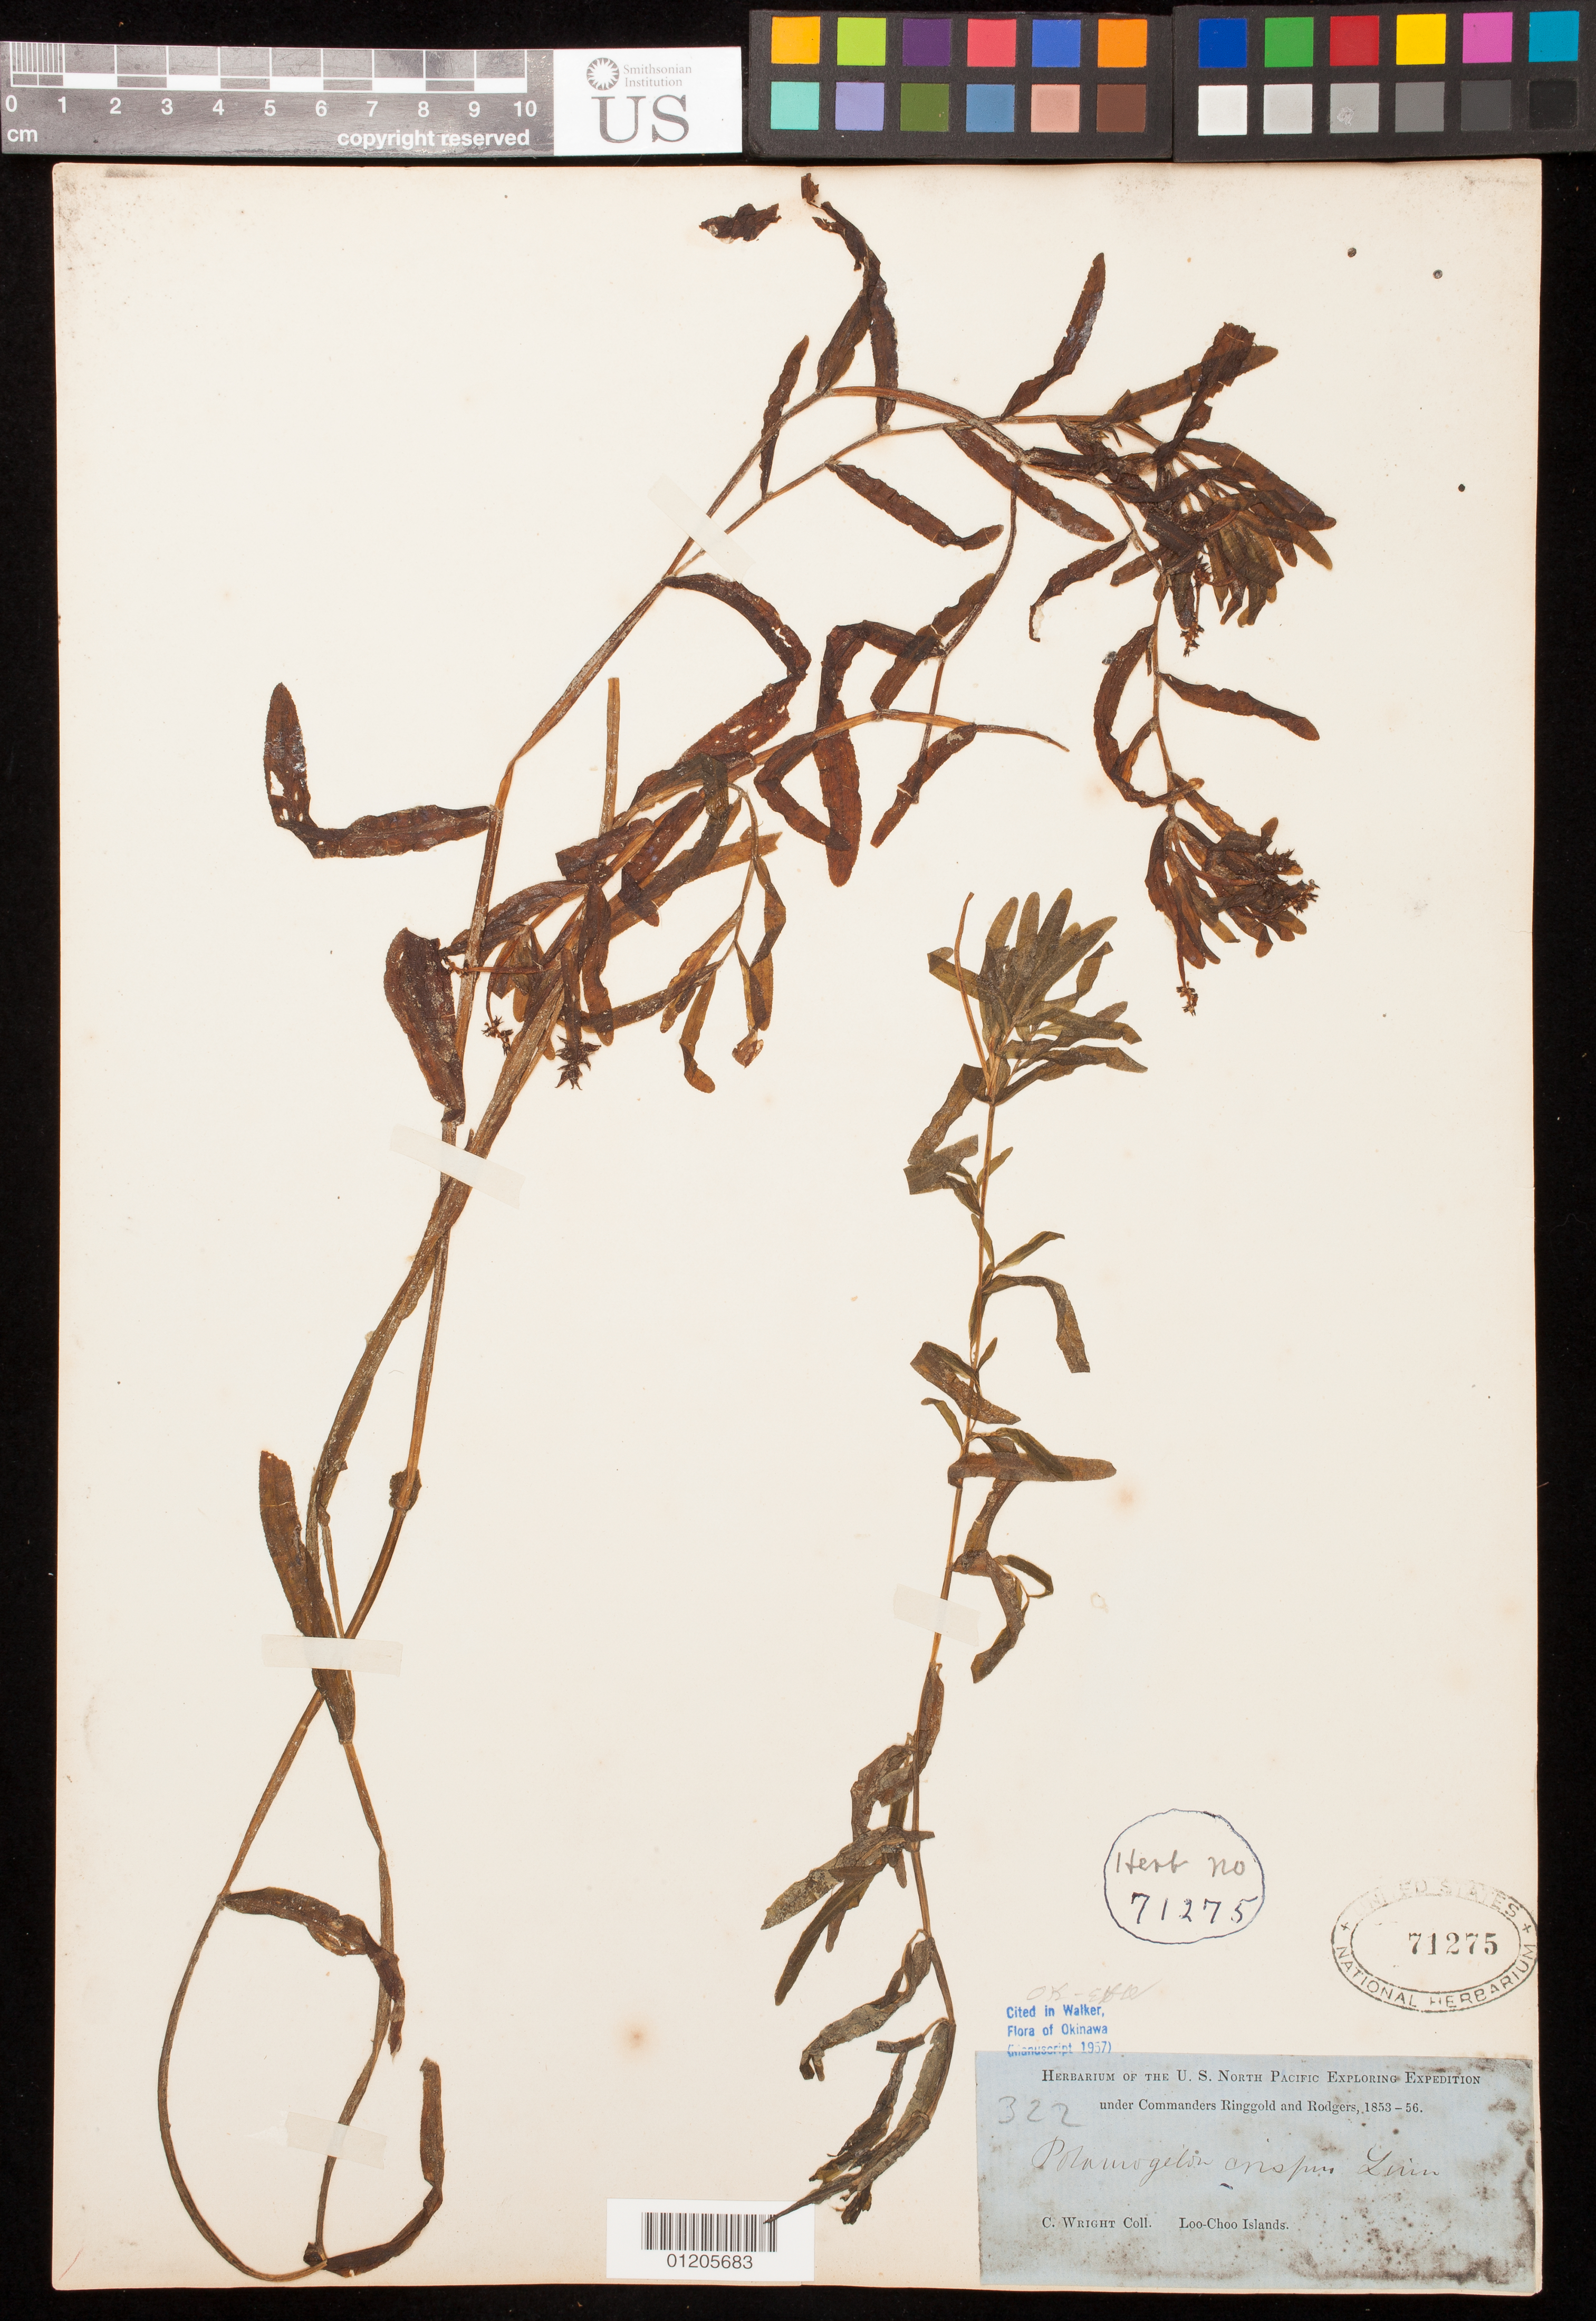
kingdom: Plantae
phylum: Tracheophyta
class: Liliopsida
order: Alismatales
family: Potamogetonaceae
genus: Potamogeton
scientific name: Potamogeton octandrus var. minduhikimo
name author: (Makino) H. Hara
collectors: C. Wright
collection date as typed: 1853 to -- --- 1856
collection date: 1853/1856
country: Japan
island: Ryukyu Islands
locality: Loo Choo Islands.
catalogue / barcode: US 42983